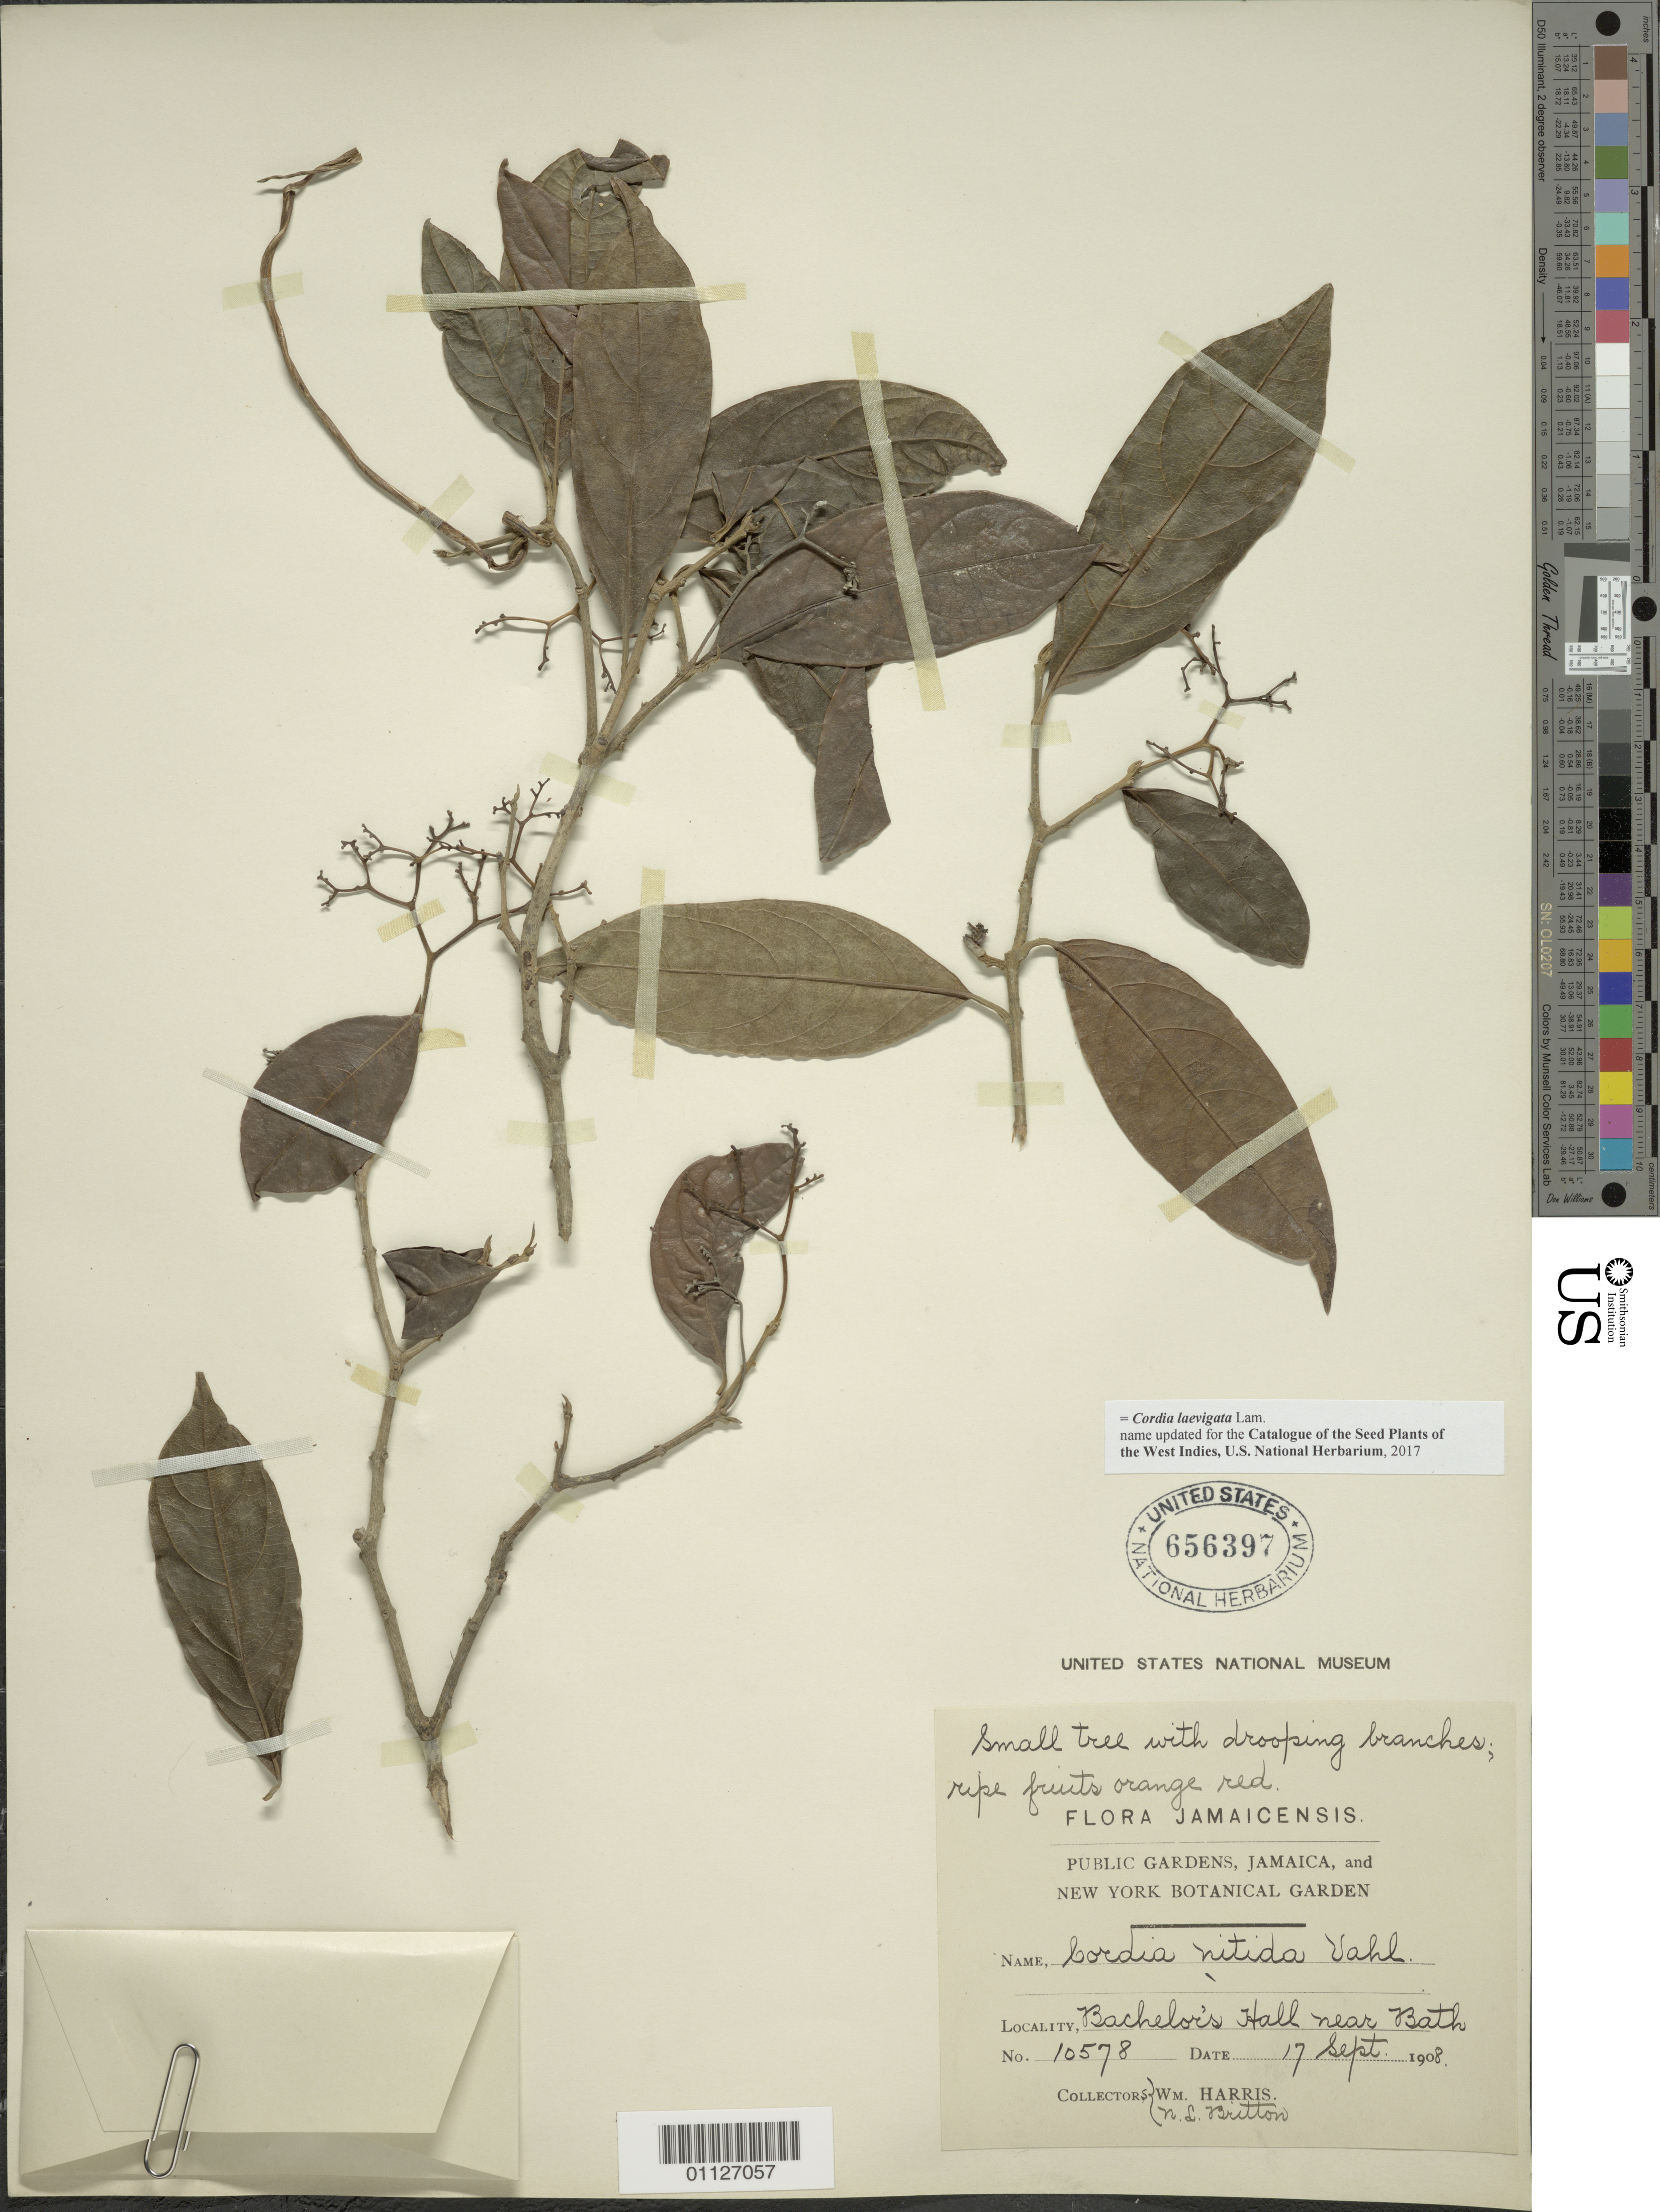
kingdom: Plantae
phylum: Tracheophyta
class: Magnoliopsida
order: Boraginales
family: Cordiaceae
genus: Cordia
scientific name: Cordia laevigata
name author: Lam.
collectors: W. Harris & N. Britton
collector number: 10578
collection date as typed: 17 Sep 1908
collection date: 1908-09-17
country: Jamaica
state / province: Saint Thomas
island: Jamaica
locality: Bachelor's Hall near Bath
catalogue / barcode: US 656397